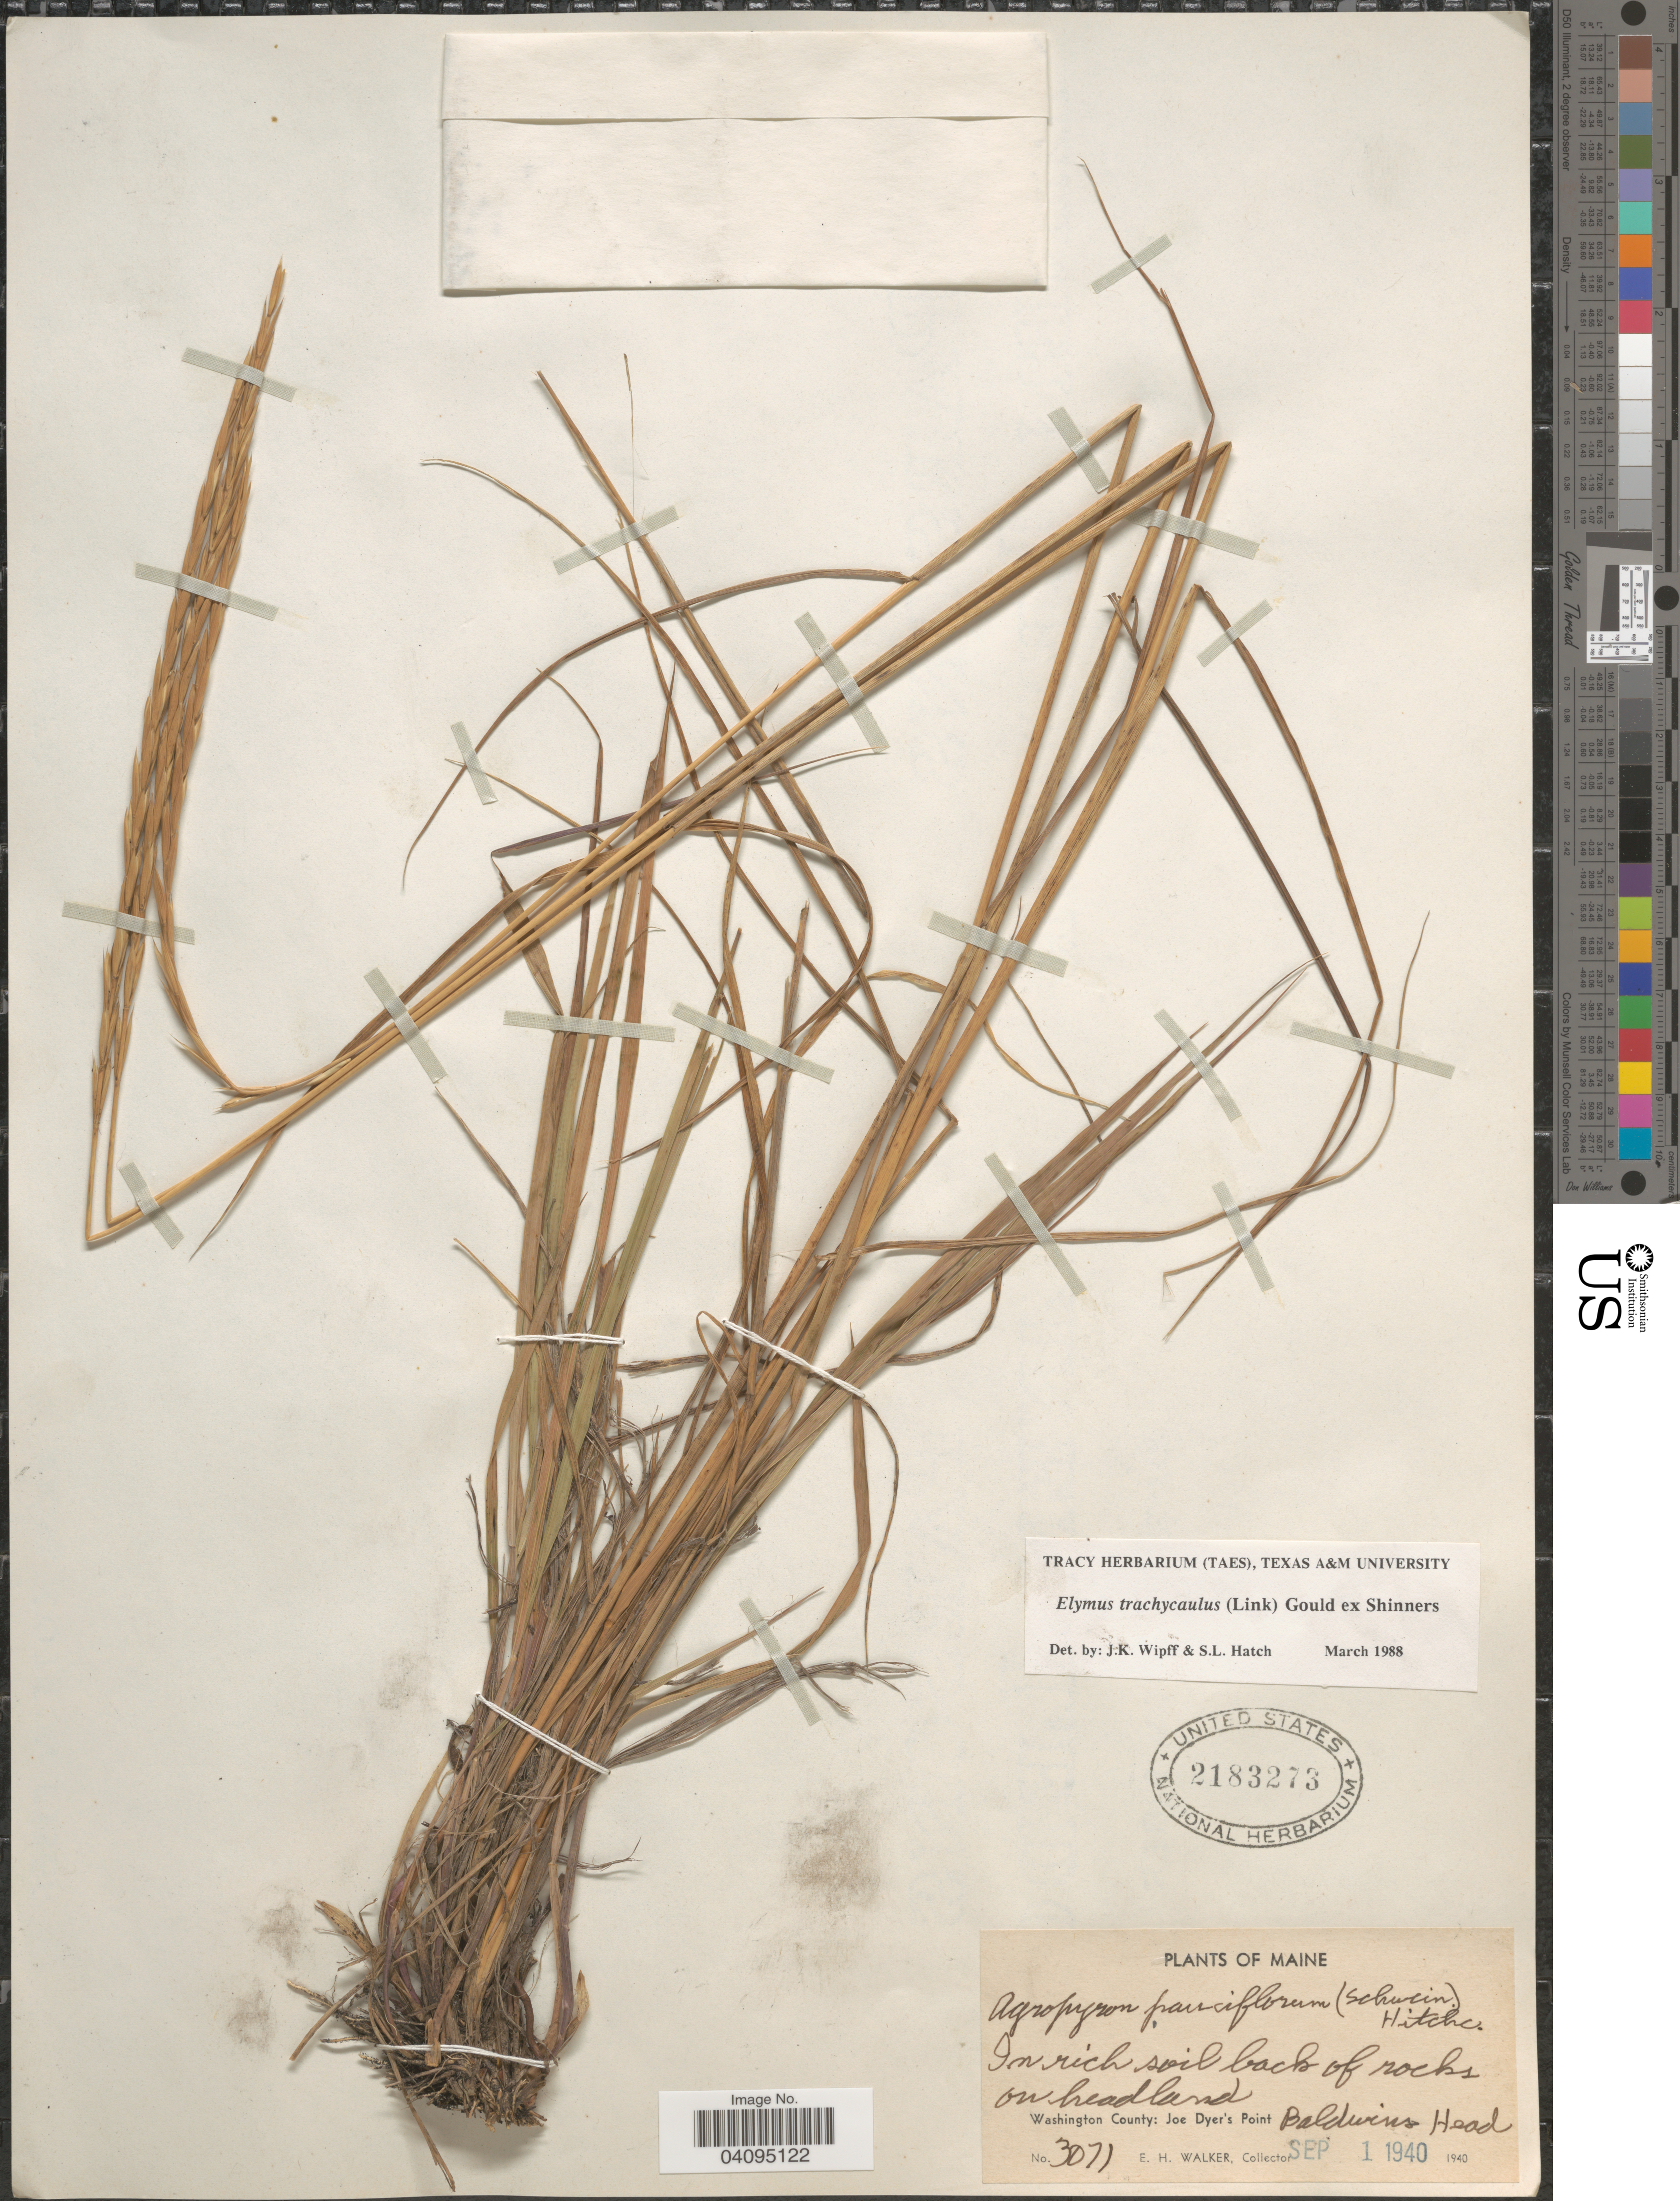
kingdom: Plantae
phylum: Tracheophyta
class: Liliopsida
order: Poales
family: Poaceae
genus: Elymus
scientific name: Elymus trachycaulus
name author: (Link) Gould ex Shinners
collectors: E. H. Walker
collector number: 3071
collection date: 1940-09-01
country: United States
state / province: Maine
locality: Washington County: Joe Dyer's Point. Baldwins Head.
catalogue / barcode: US 2183273